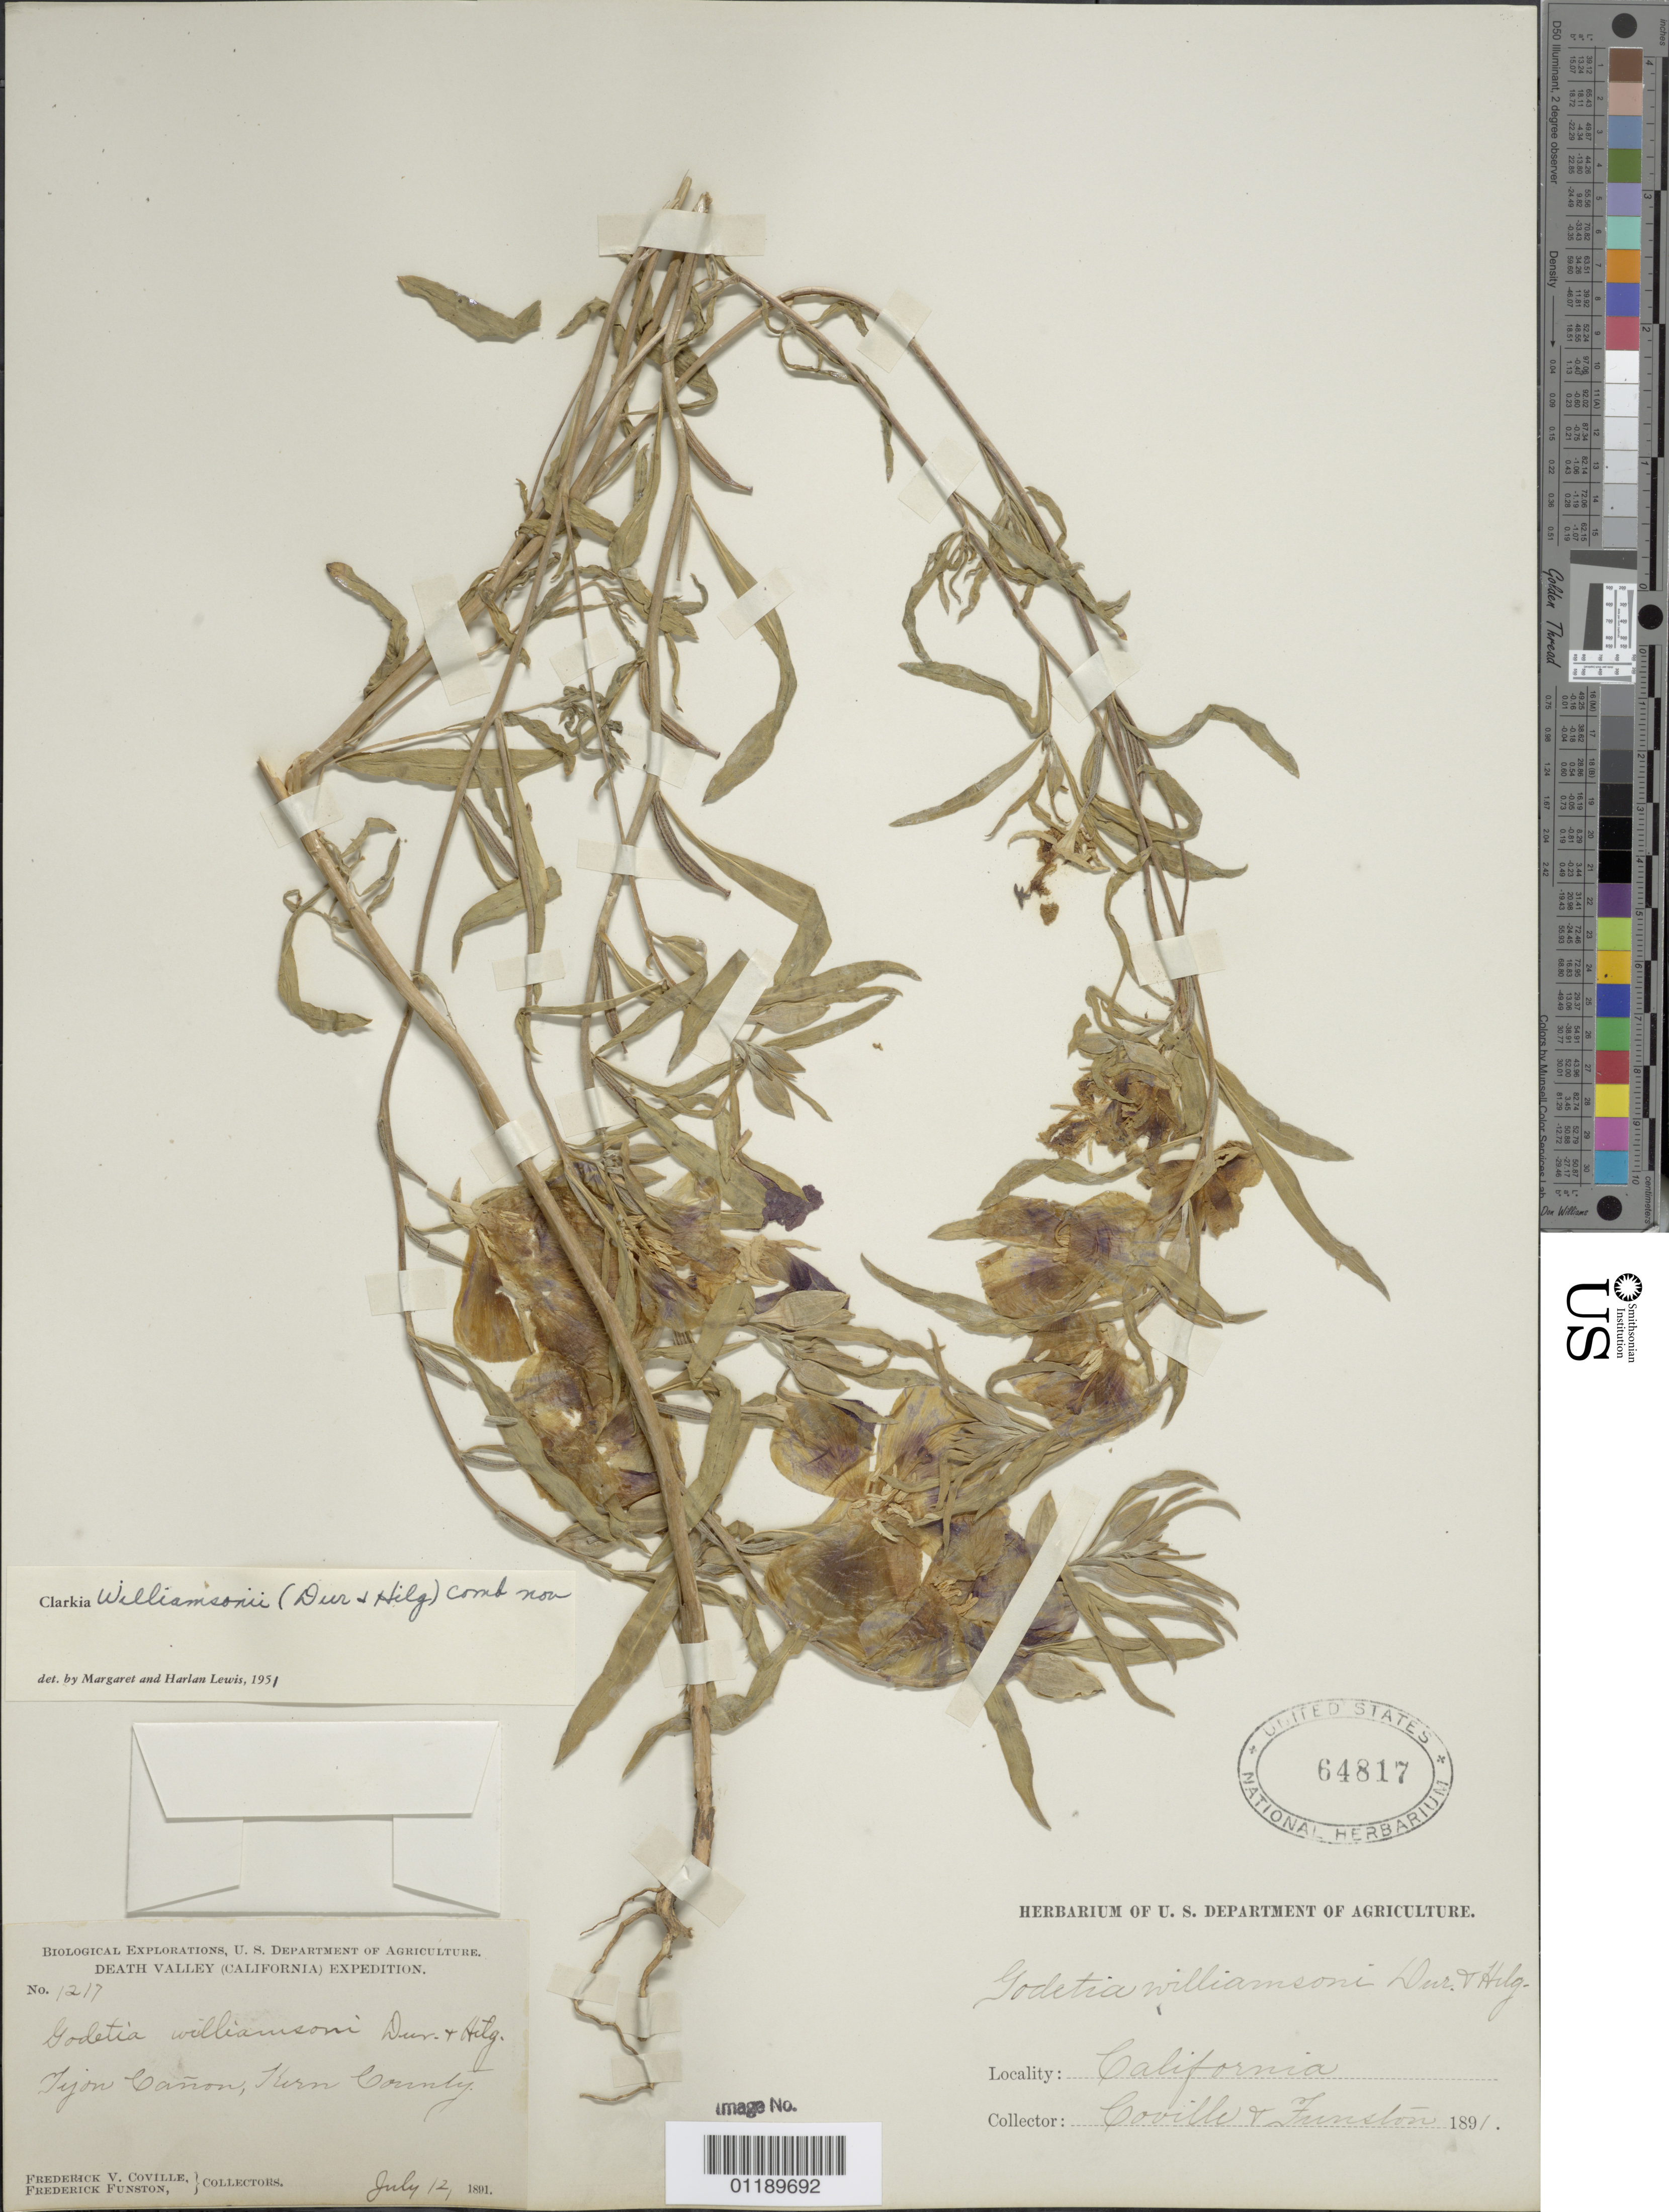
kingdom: Plantae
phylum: Tracheophyta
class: Magnoliopsida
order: Myrtales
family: Onagraceae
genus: Clarkia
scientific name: Clarkia williamsonii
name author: (Durand & Hilg.) F. H. Lewis & M.E. Lewis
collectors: F. V. Coville & F. Funston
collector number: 1217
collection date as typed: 12 Jul 1891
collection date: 1891-07-12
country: United States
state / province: California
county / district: Kern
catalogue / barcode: US 64817